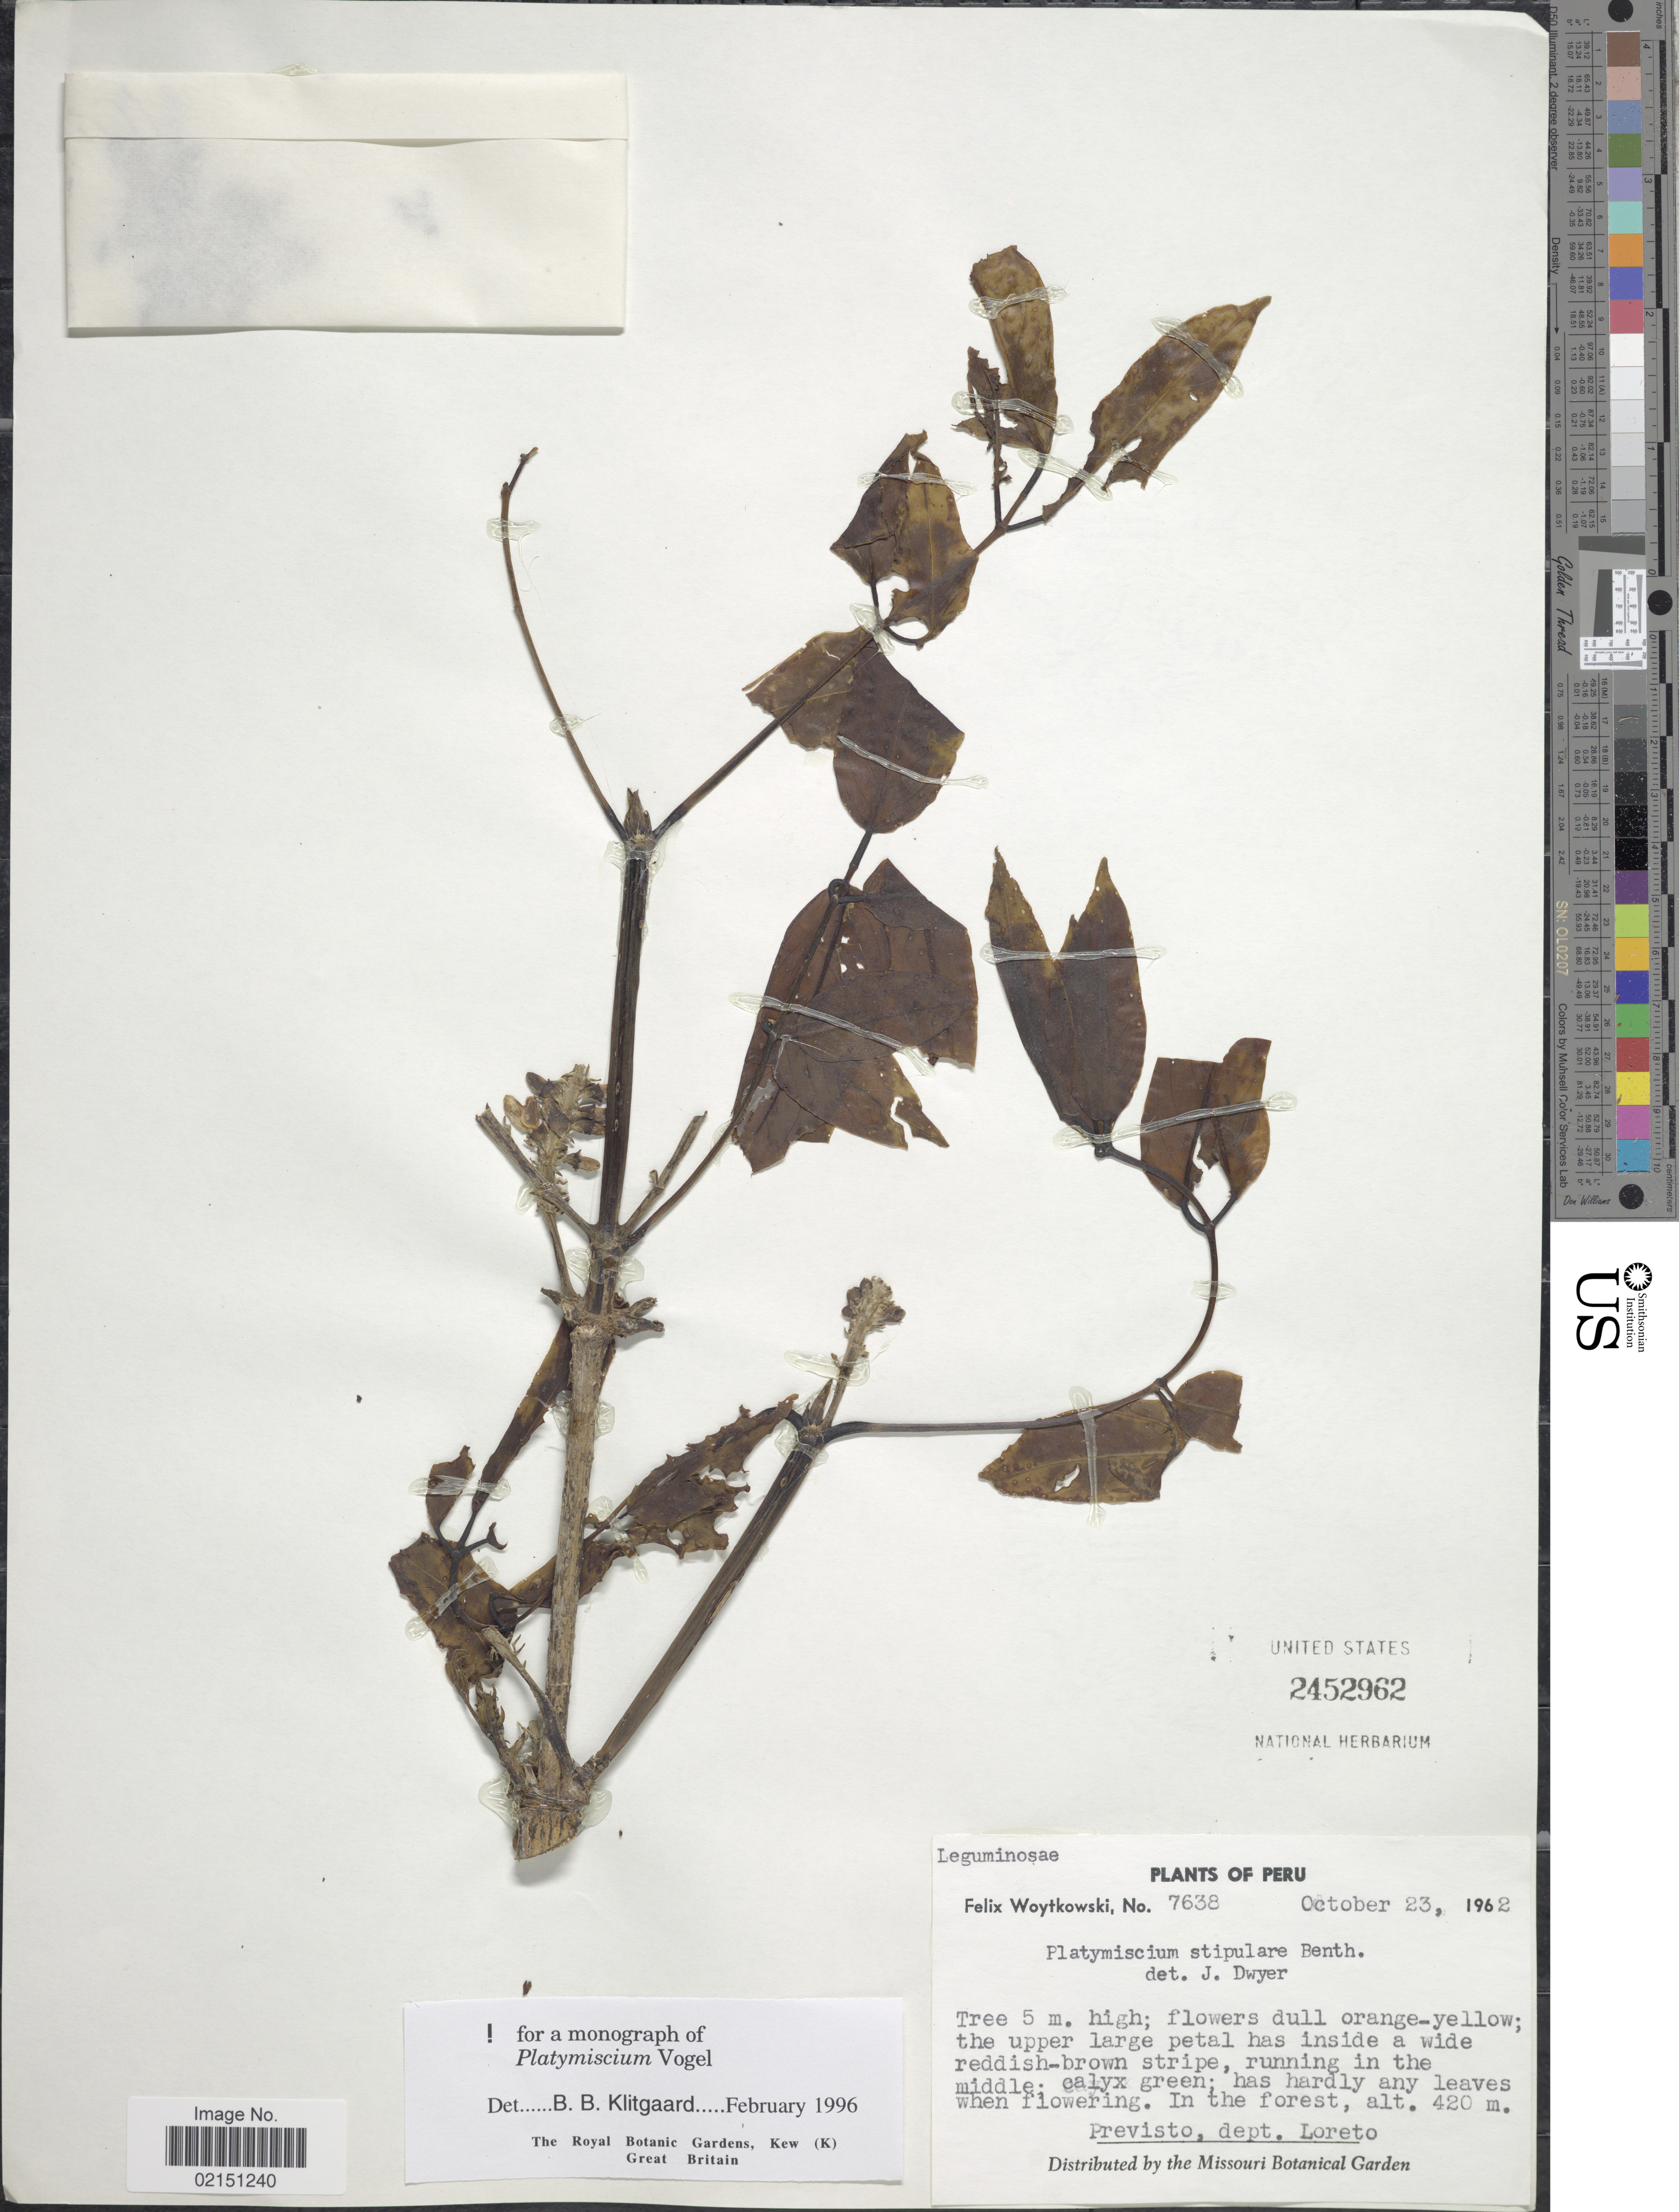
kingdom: Plantae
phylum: Tracheophyta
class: Magnoliopsida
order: Fabales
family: Fabaceae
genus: Platymiscium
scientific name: Platymiscium stipulare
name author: Benth.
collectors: F. Woytkowski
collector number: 7638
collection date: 1962-10-23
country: Peru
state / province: Loreto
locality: Previsto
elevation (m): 420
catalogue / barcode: US 2452962